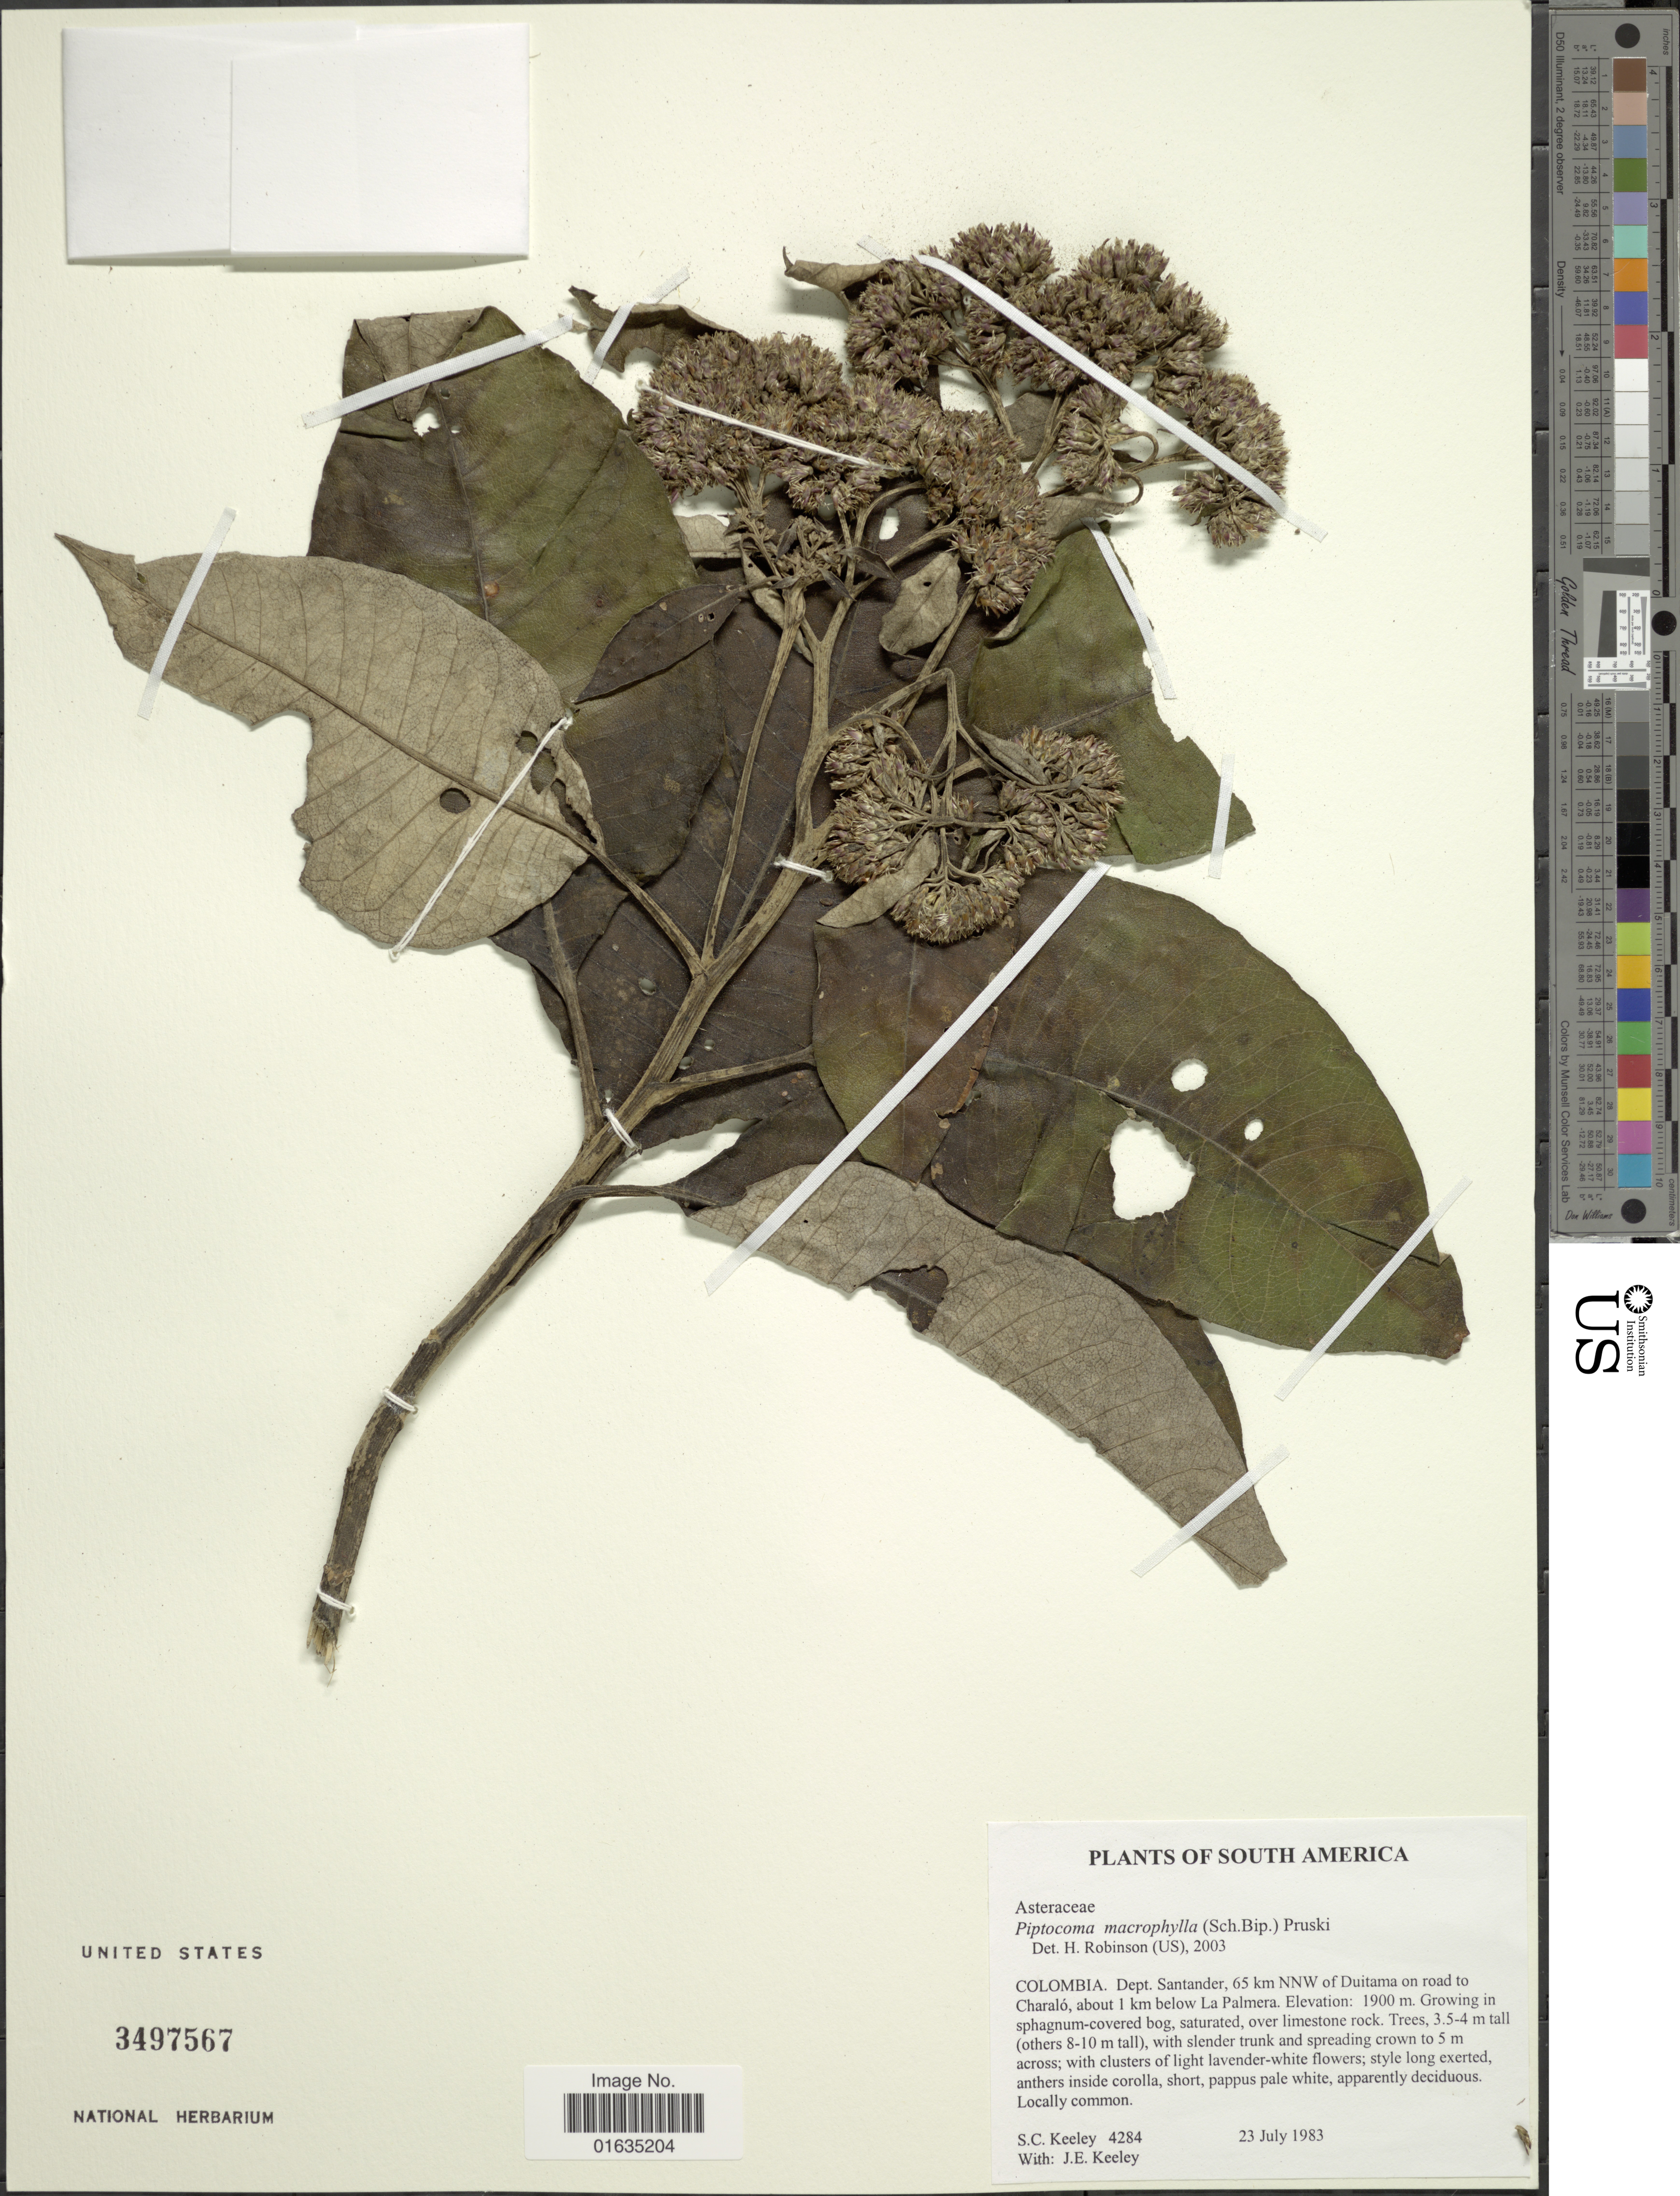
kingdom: Plantae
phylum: Tracheophyta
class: Magnoliopsida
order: Asterales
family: Asteraceae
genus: Piptocoma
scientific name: Piptocoma macrophylla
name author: (Sch. Bip.) Pruski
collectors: S. C. Keeley & J. E. Keeley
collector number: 4284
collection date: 1983-07-23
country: Colombia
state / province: Santander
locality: Dept. Santander, 65 km NNW of Duitama on road to Charalo, about 1 km below La Palmera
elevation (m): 1900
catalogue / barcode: US 3497567